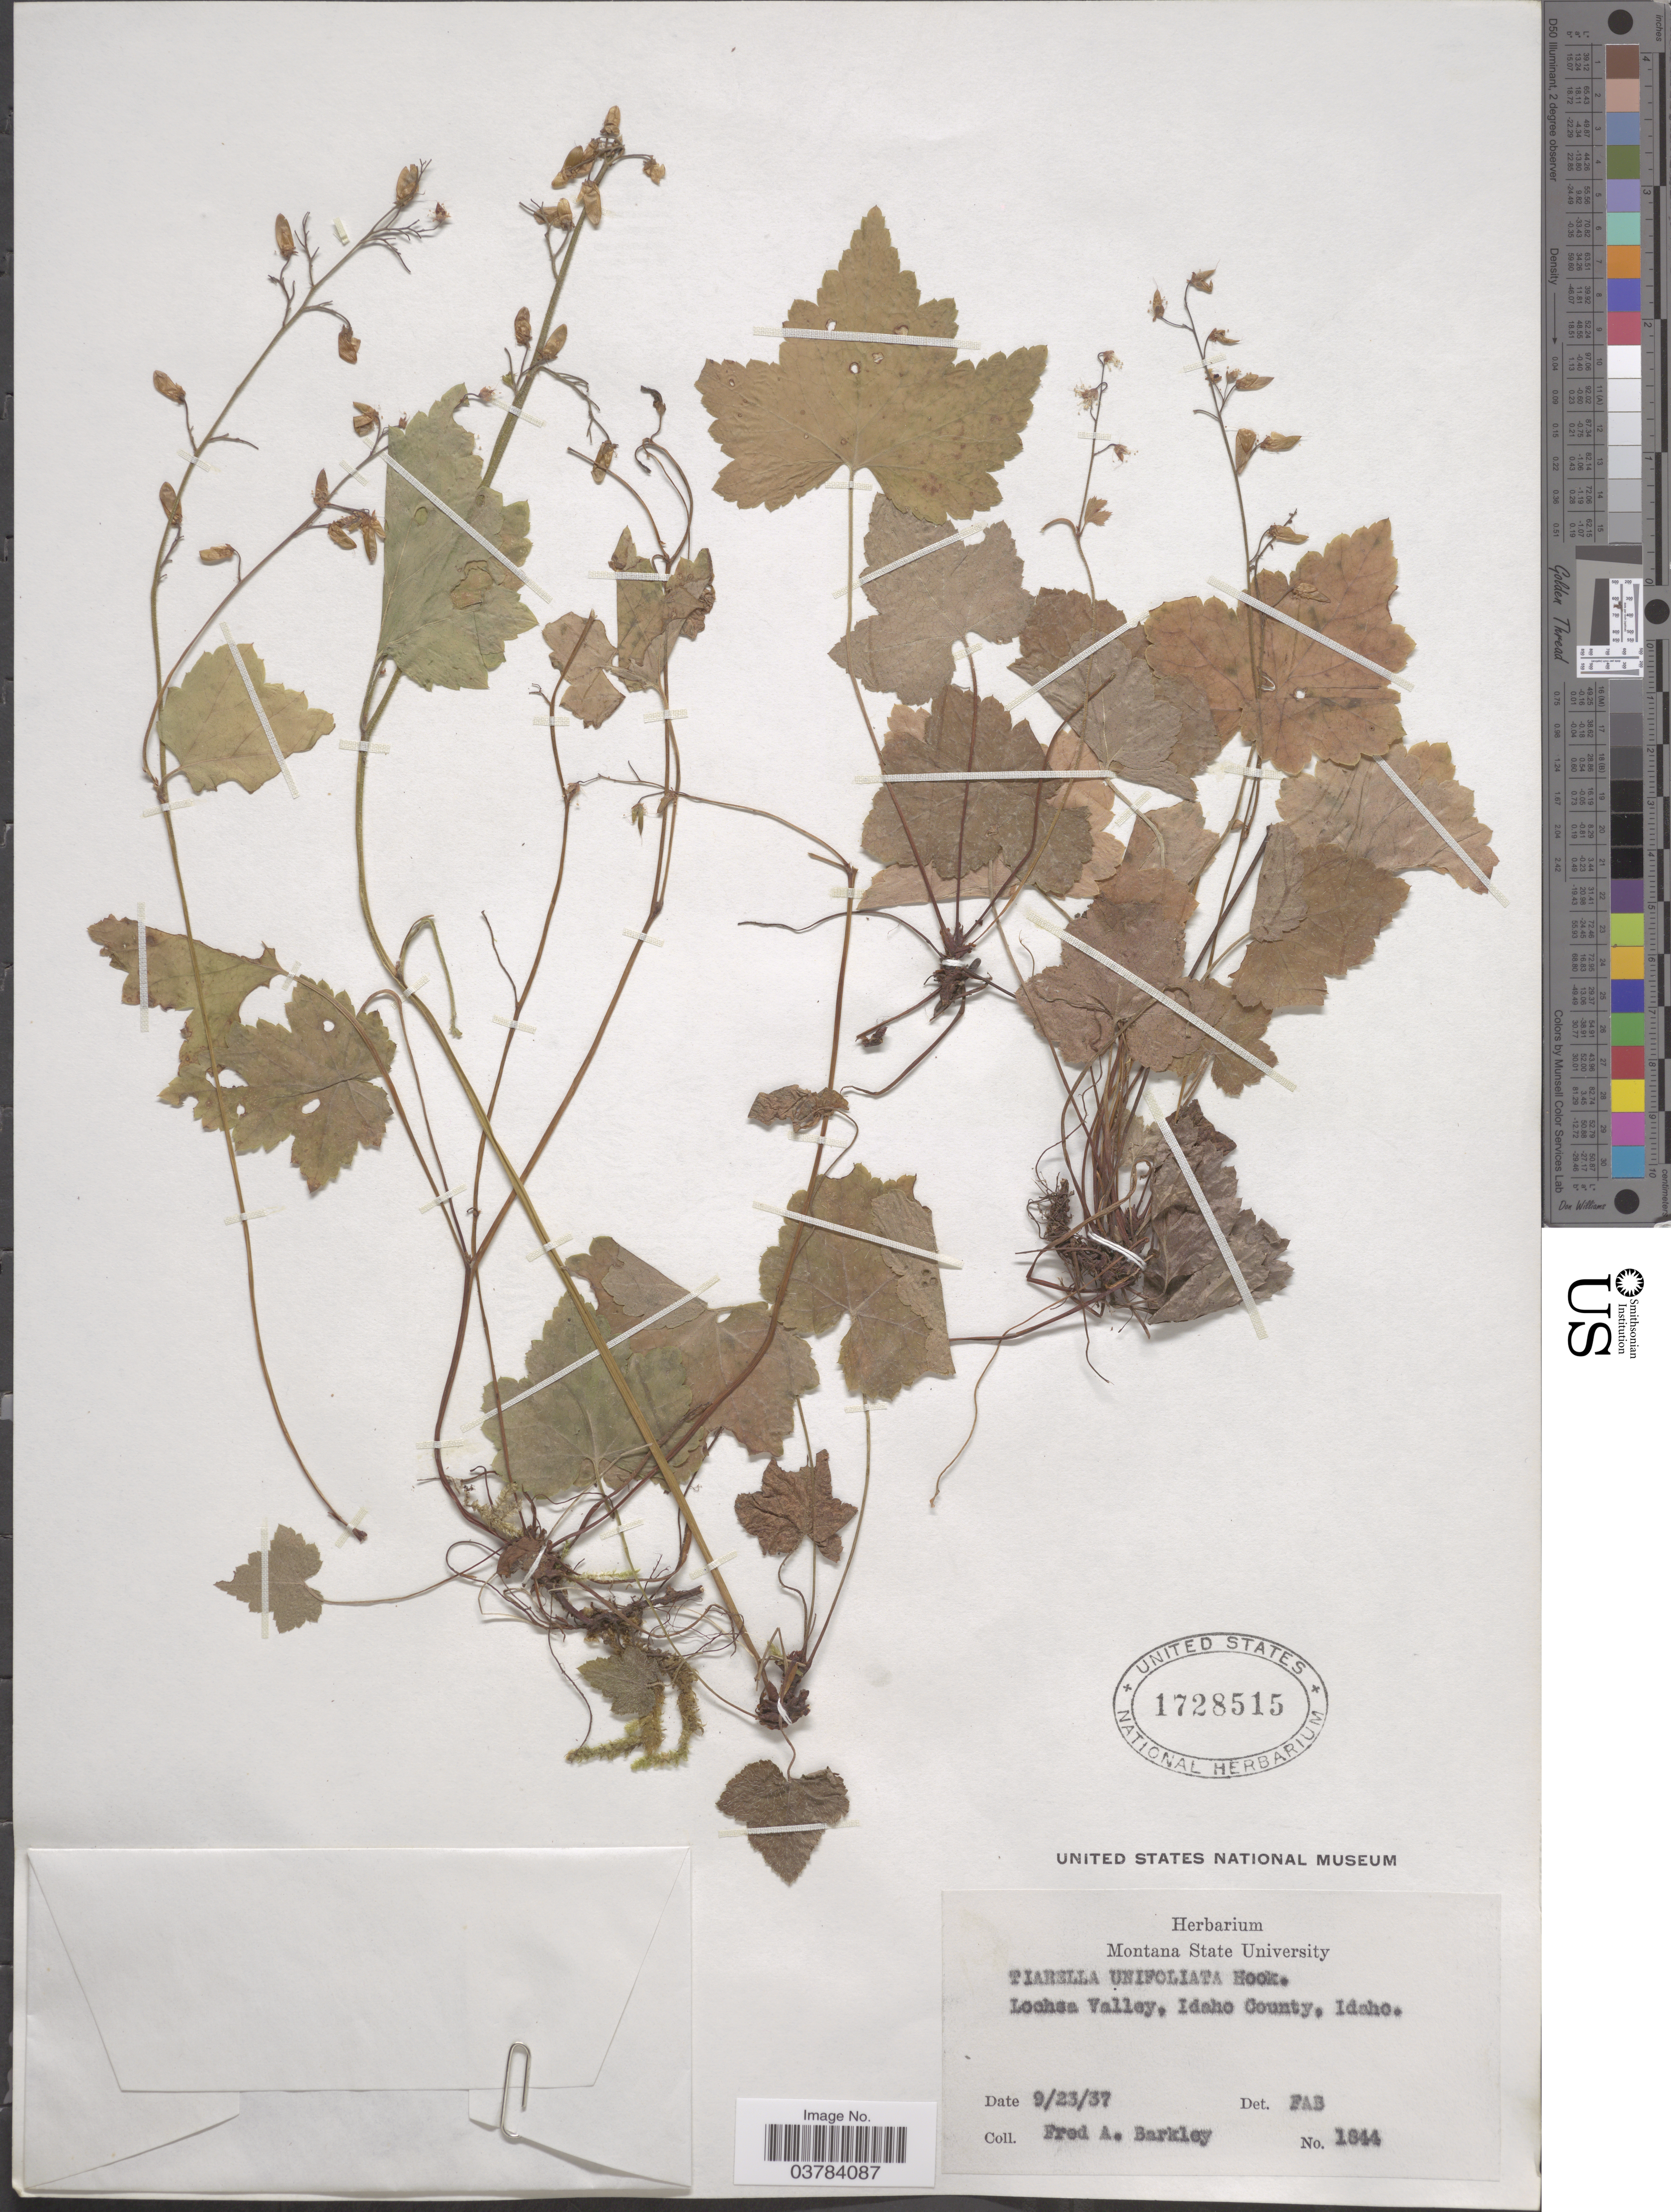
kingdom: Plantae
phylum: Tracheophyta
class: Magnoliopsida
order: Saxifragales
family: Saxifragaceae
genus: Tiarella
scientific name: Tiarella unifoliata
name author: Hook.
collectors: F. A. Barkley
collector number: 1844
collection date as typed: Transcribed d/m/y: 23/9/37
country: United States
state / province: Idaho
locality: Lochsa Valley, Idaho County.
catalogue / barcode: US 1728515